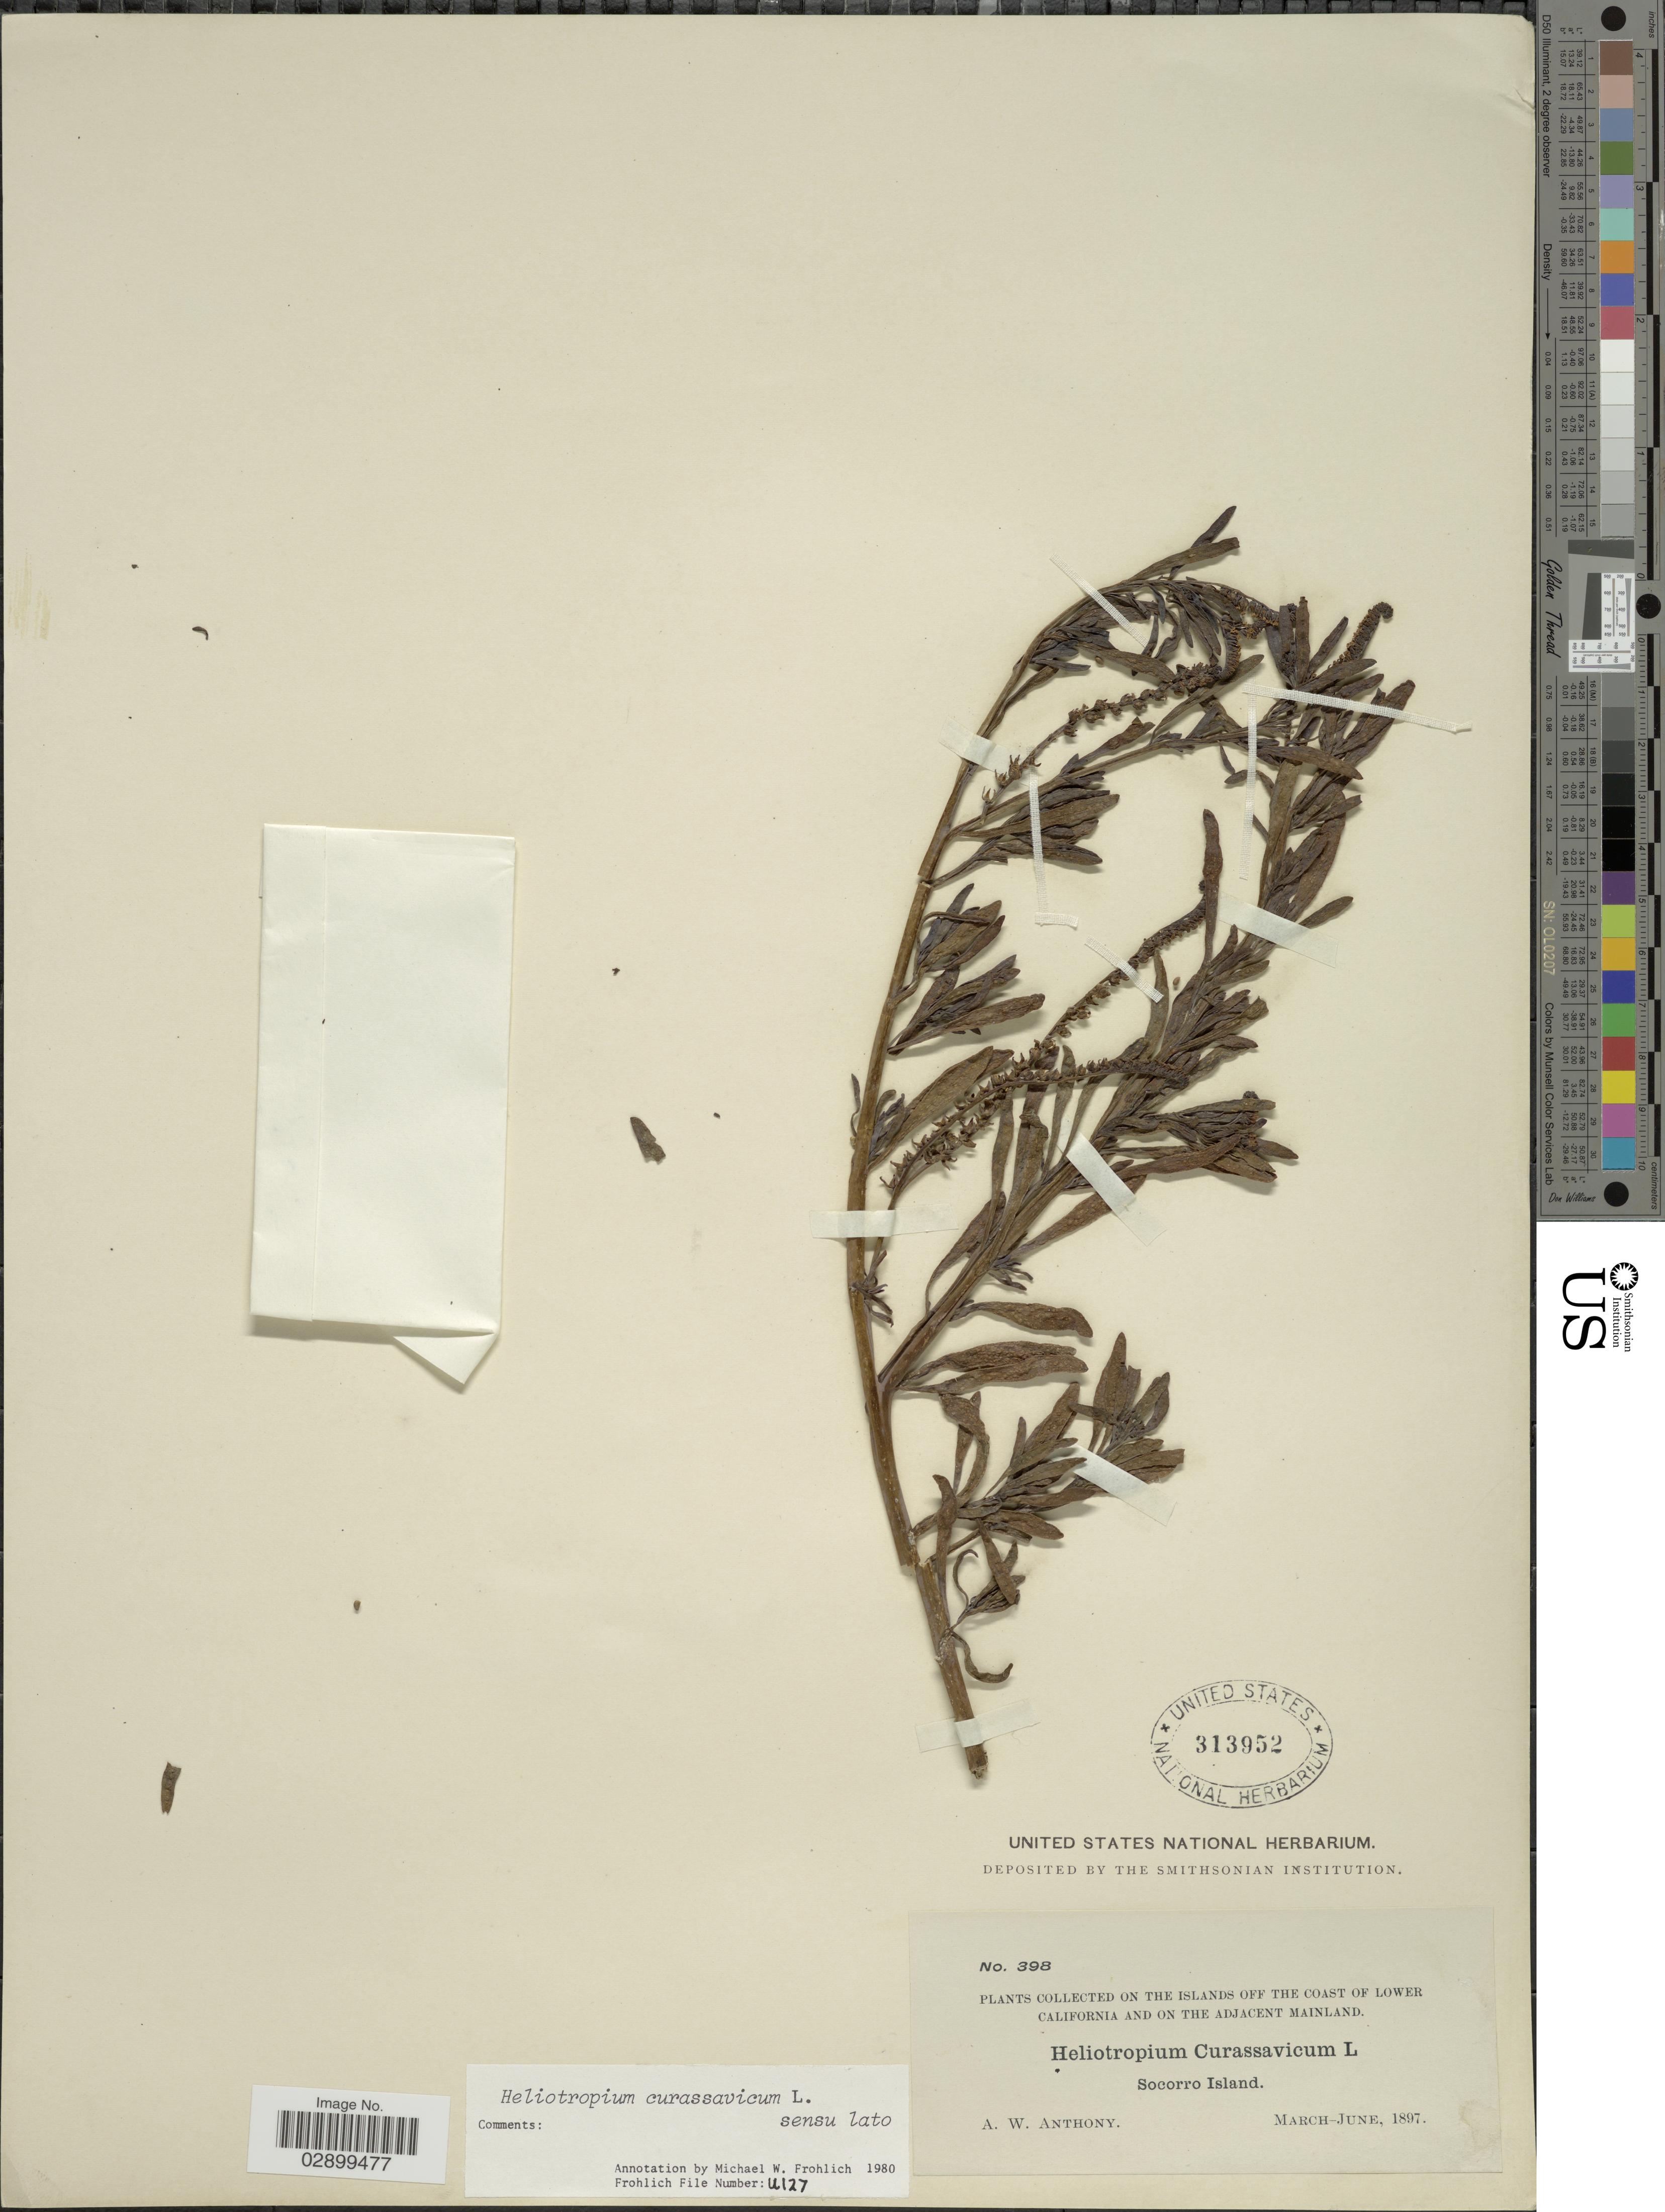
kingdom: Plantae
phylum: Tracheophyta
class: Magnoliopsida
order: Boraginales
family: Heliotropiaceae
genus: Heliotropium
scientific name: Heliotropium curassavicum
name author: L.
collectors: A. W. Anthony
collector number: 398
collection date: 1897-03/1897-06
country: Mexico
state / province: Colima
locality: On the Islands off the Coast of Lower California and on the adjacent Mainland. Socorro Island.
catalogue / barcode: US 313952